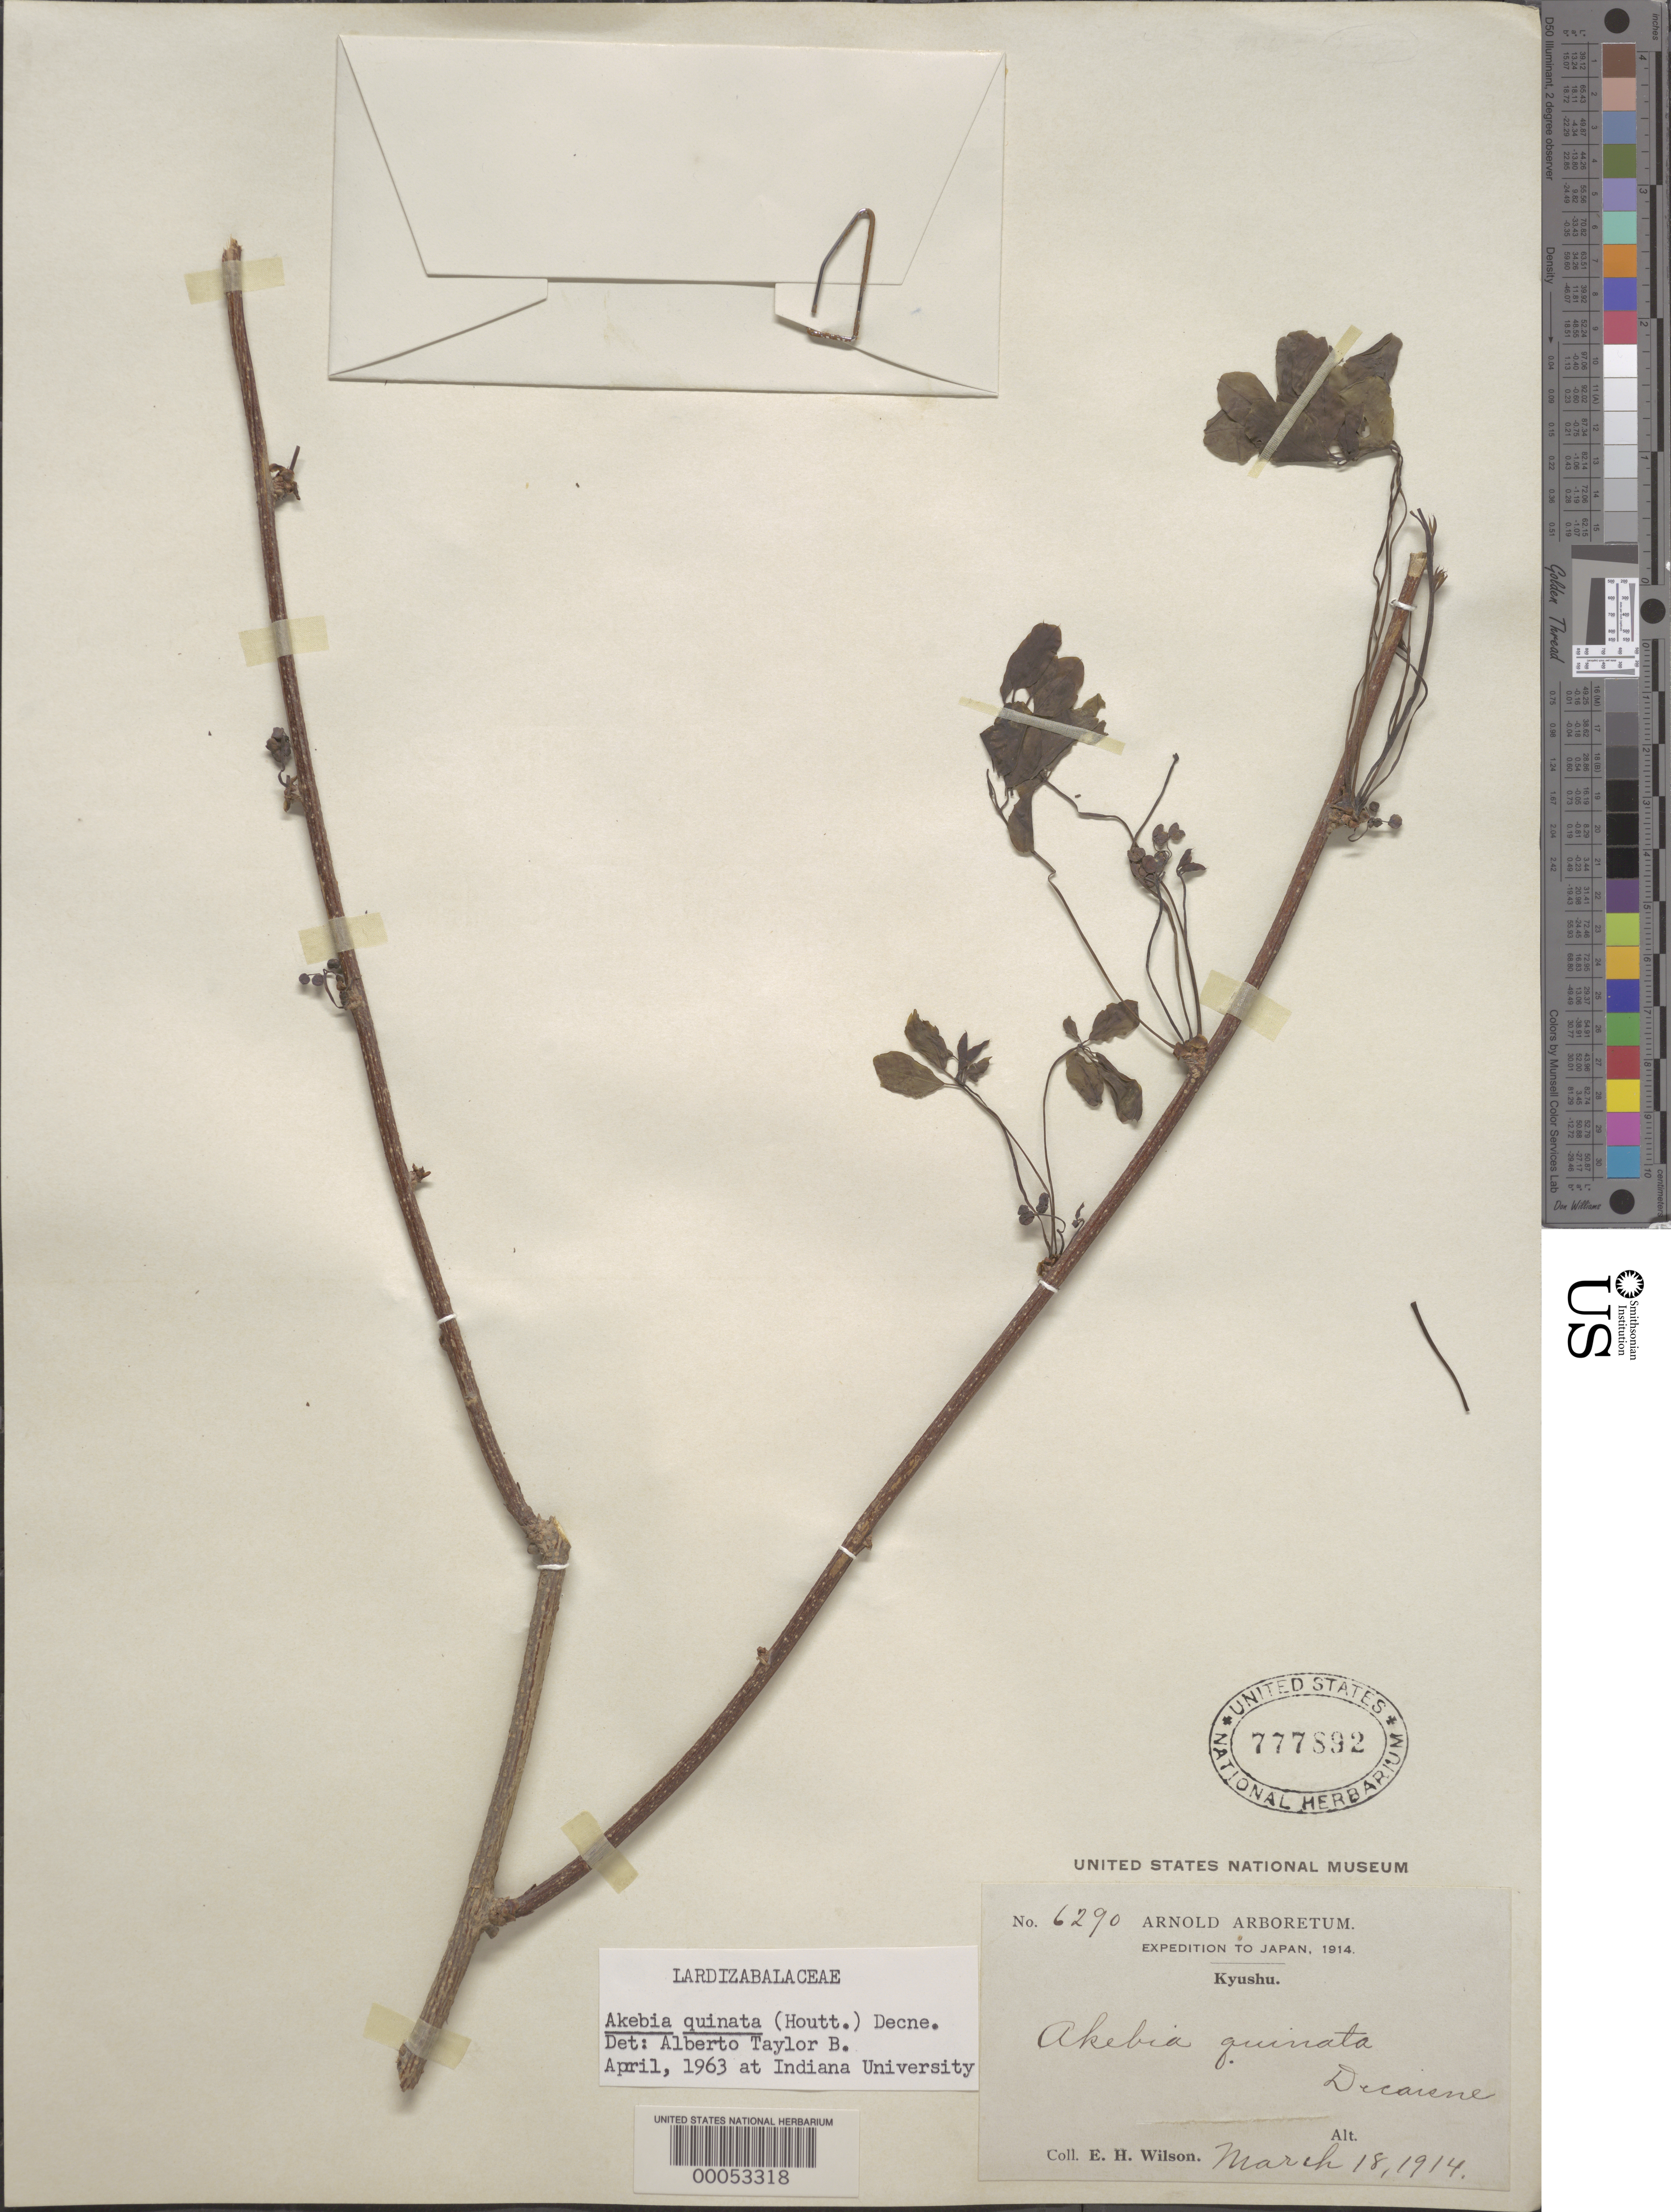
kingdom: Plantae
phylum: Tracheophyta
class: Magnoliopsida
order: Ranunculales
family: Lardizabalaceae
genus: Akebia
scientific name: Akebia quinata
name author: (Houtt.) Decne.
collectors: E. H. Wilson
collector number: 6290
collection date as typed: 18 Mar 1914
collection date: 1914-03-18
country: Japan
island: Kyushu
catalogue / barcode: US 777892